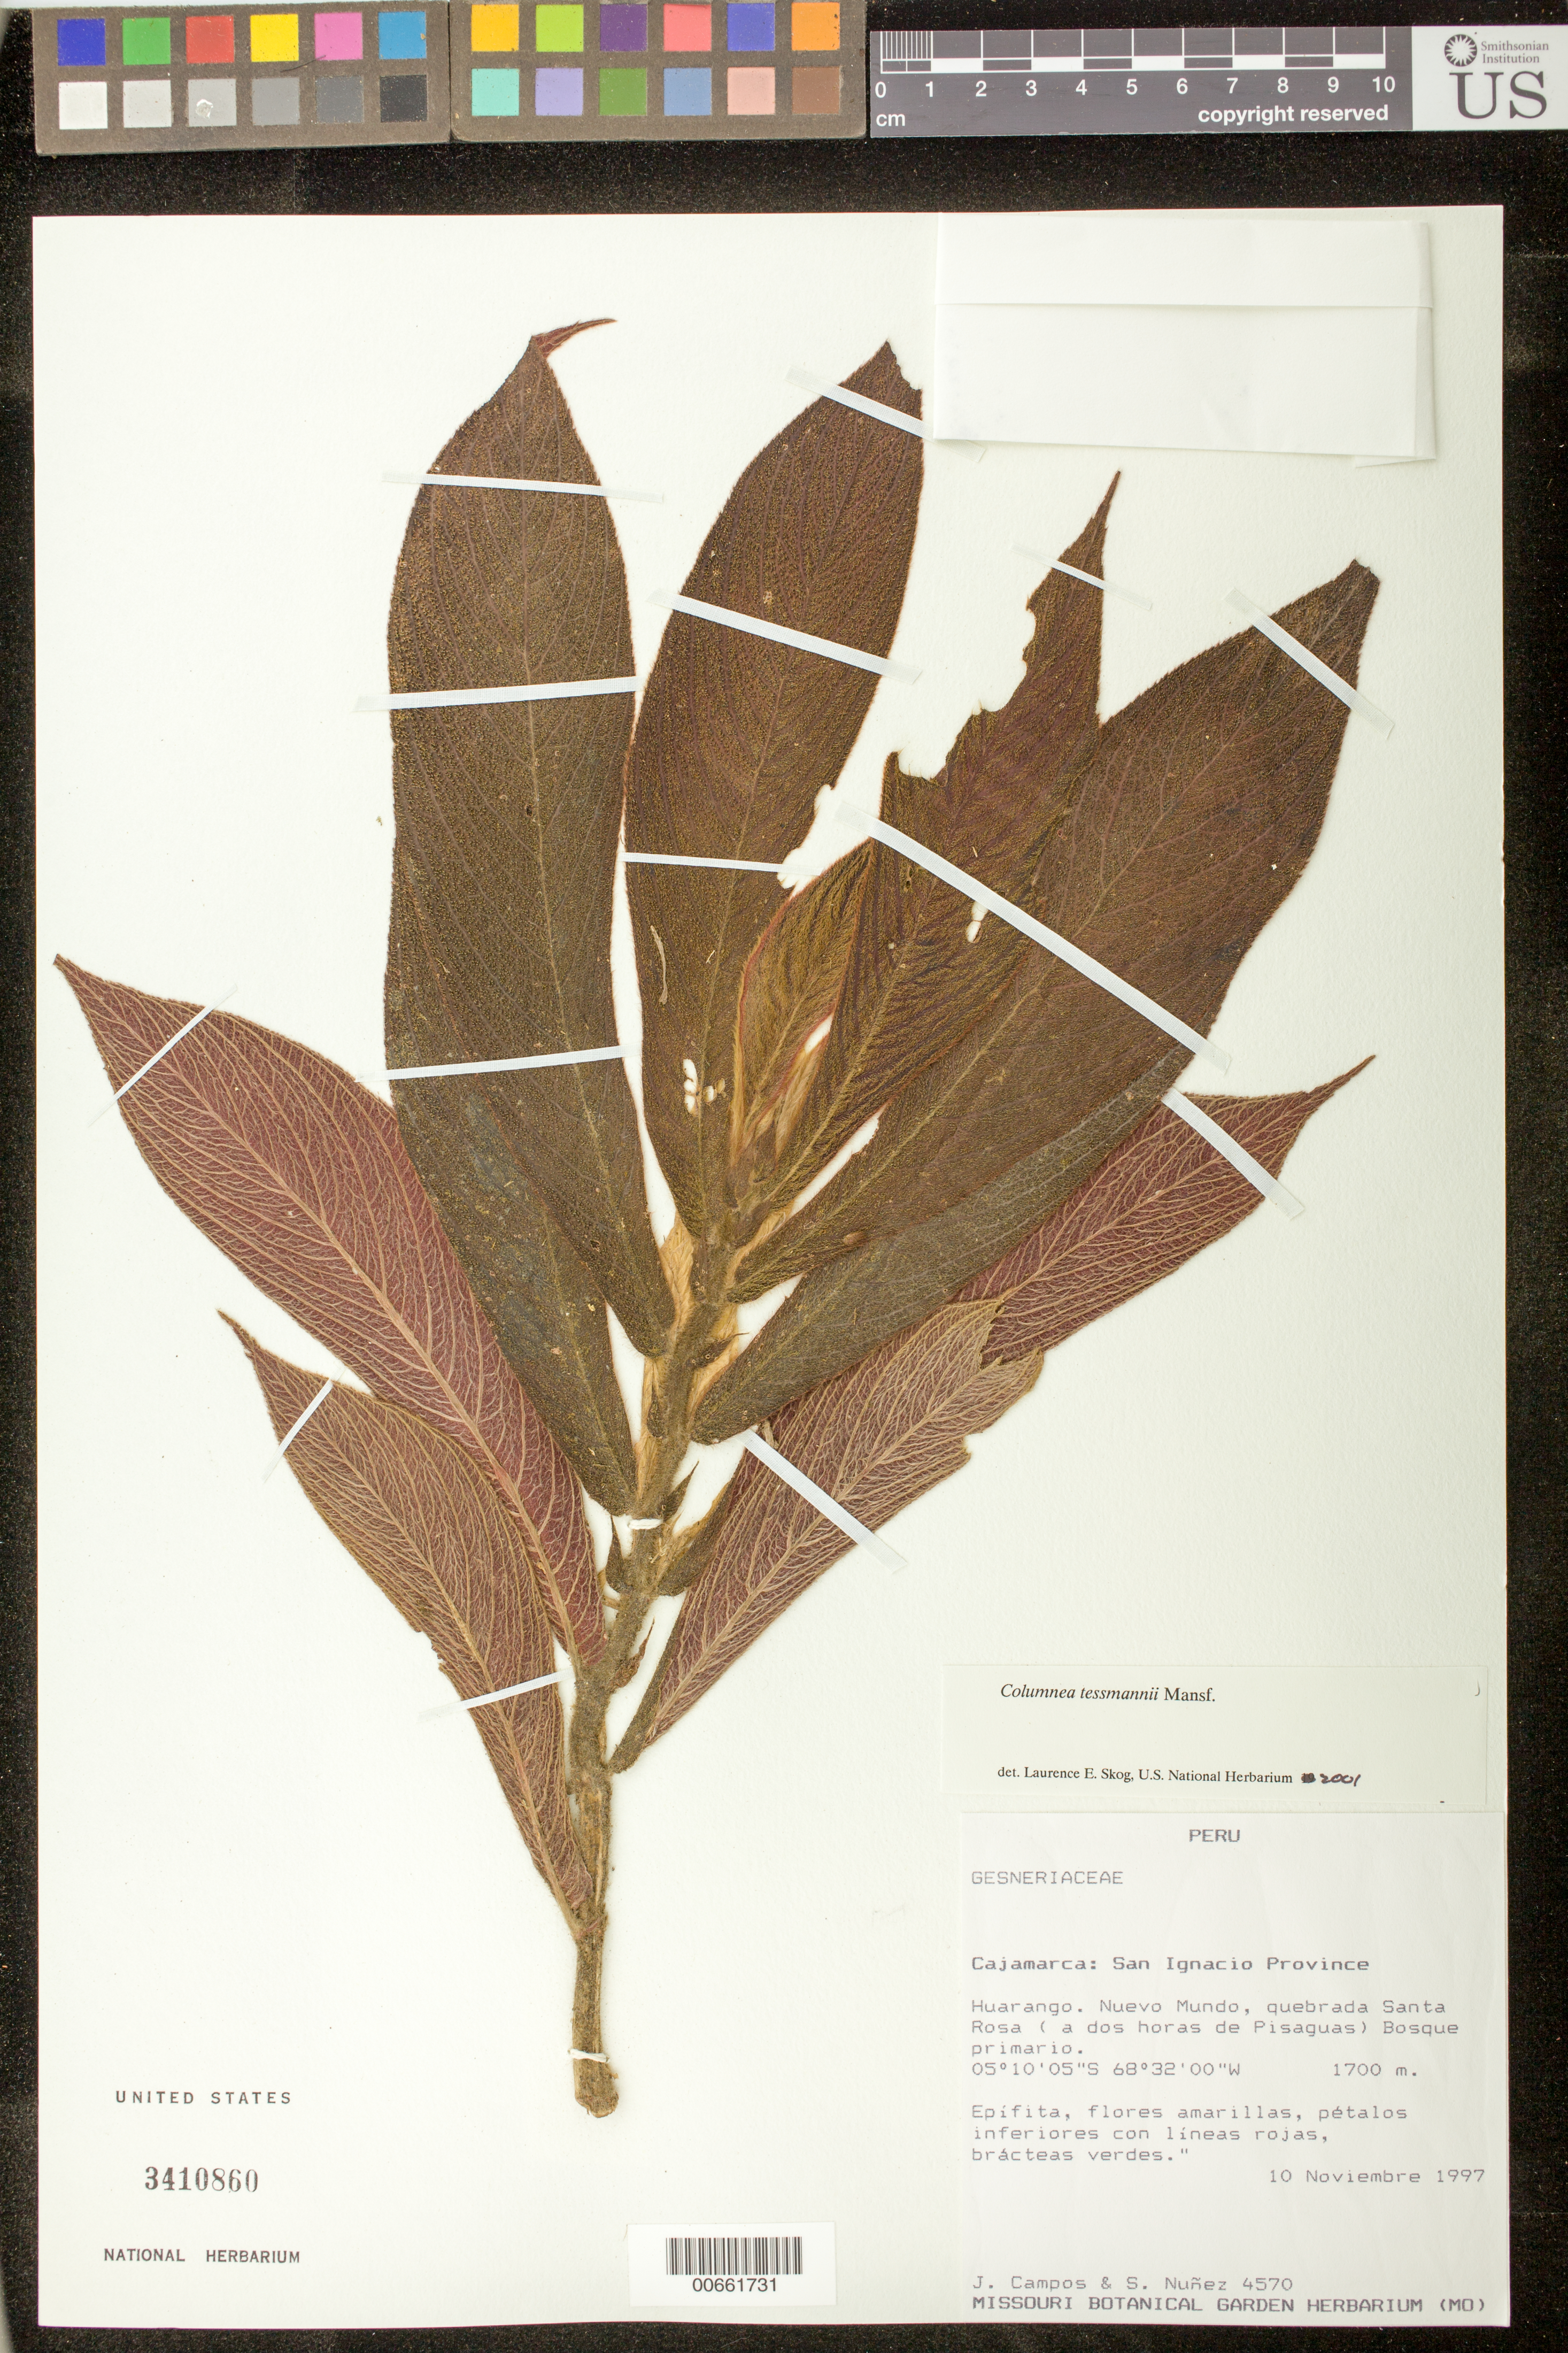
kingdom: Plantae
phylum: Tracheophyta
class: Magnoliopsida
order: Lamiales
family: Gesneriaceae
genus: Columnea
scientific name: Columnea tessmannii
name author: Mansf.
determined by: Skog, Laurence E.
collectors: J. Campos & S. Nuñez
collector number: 4570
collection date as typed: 10 Nov 1997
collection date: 1997-11-10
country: Peru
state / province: Cajamarca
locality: Prov. San Ignacio, Huarango, Nuevo Mundo, quebrada Santa Rosa (a dos horas de Pisaguas)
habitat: Bosque primario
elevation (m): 1700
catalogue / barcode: US 3410860